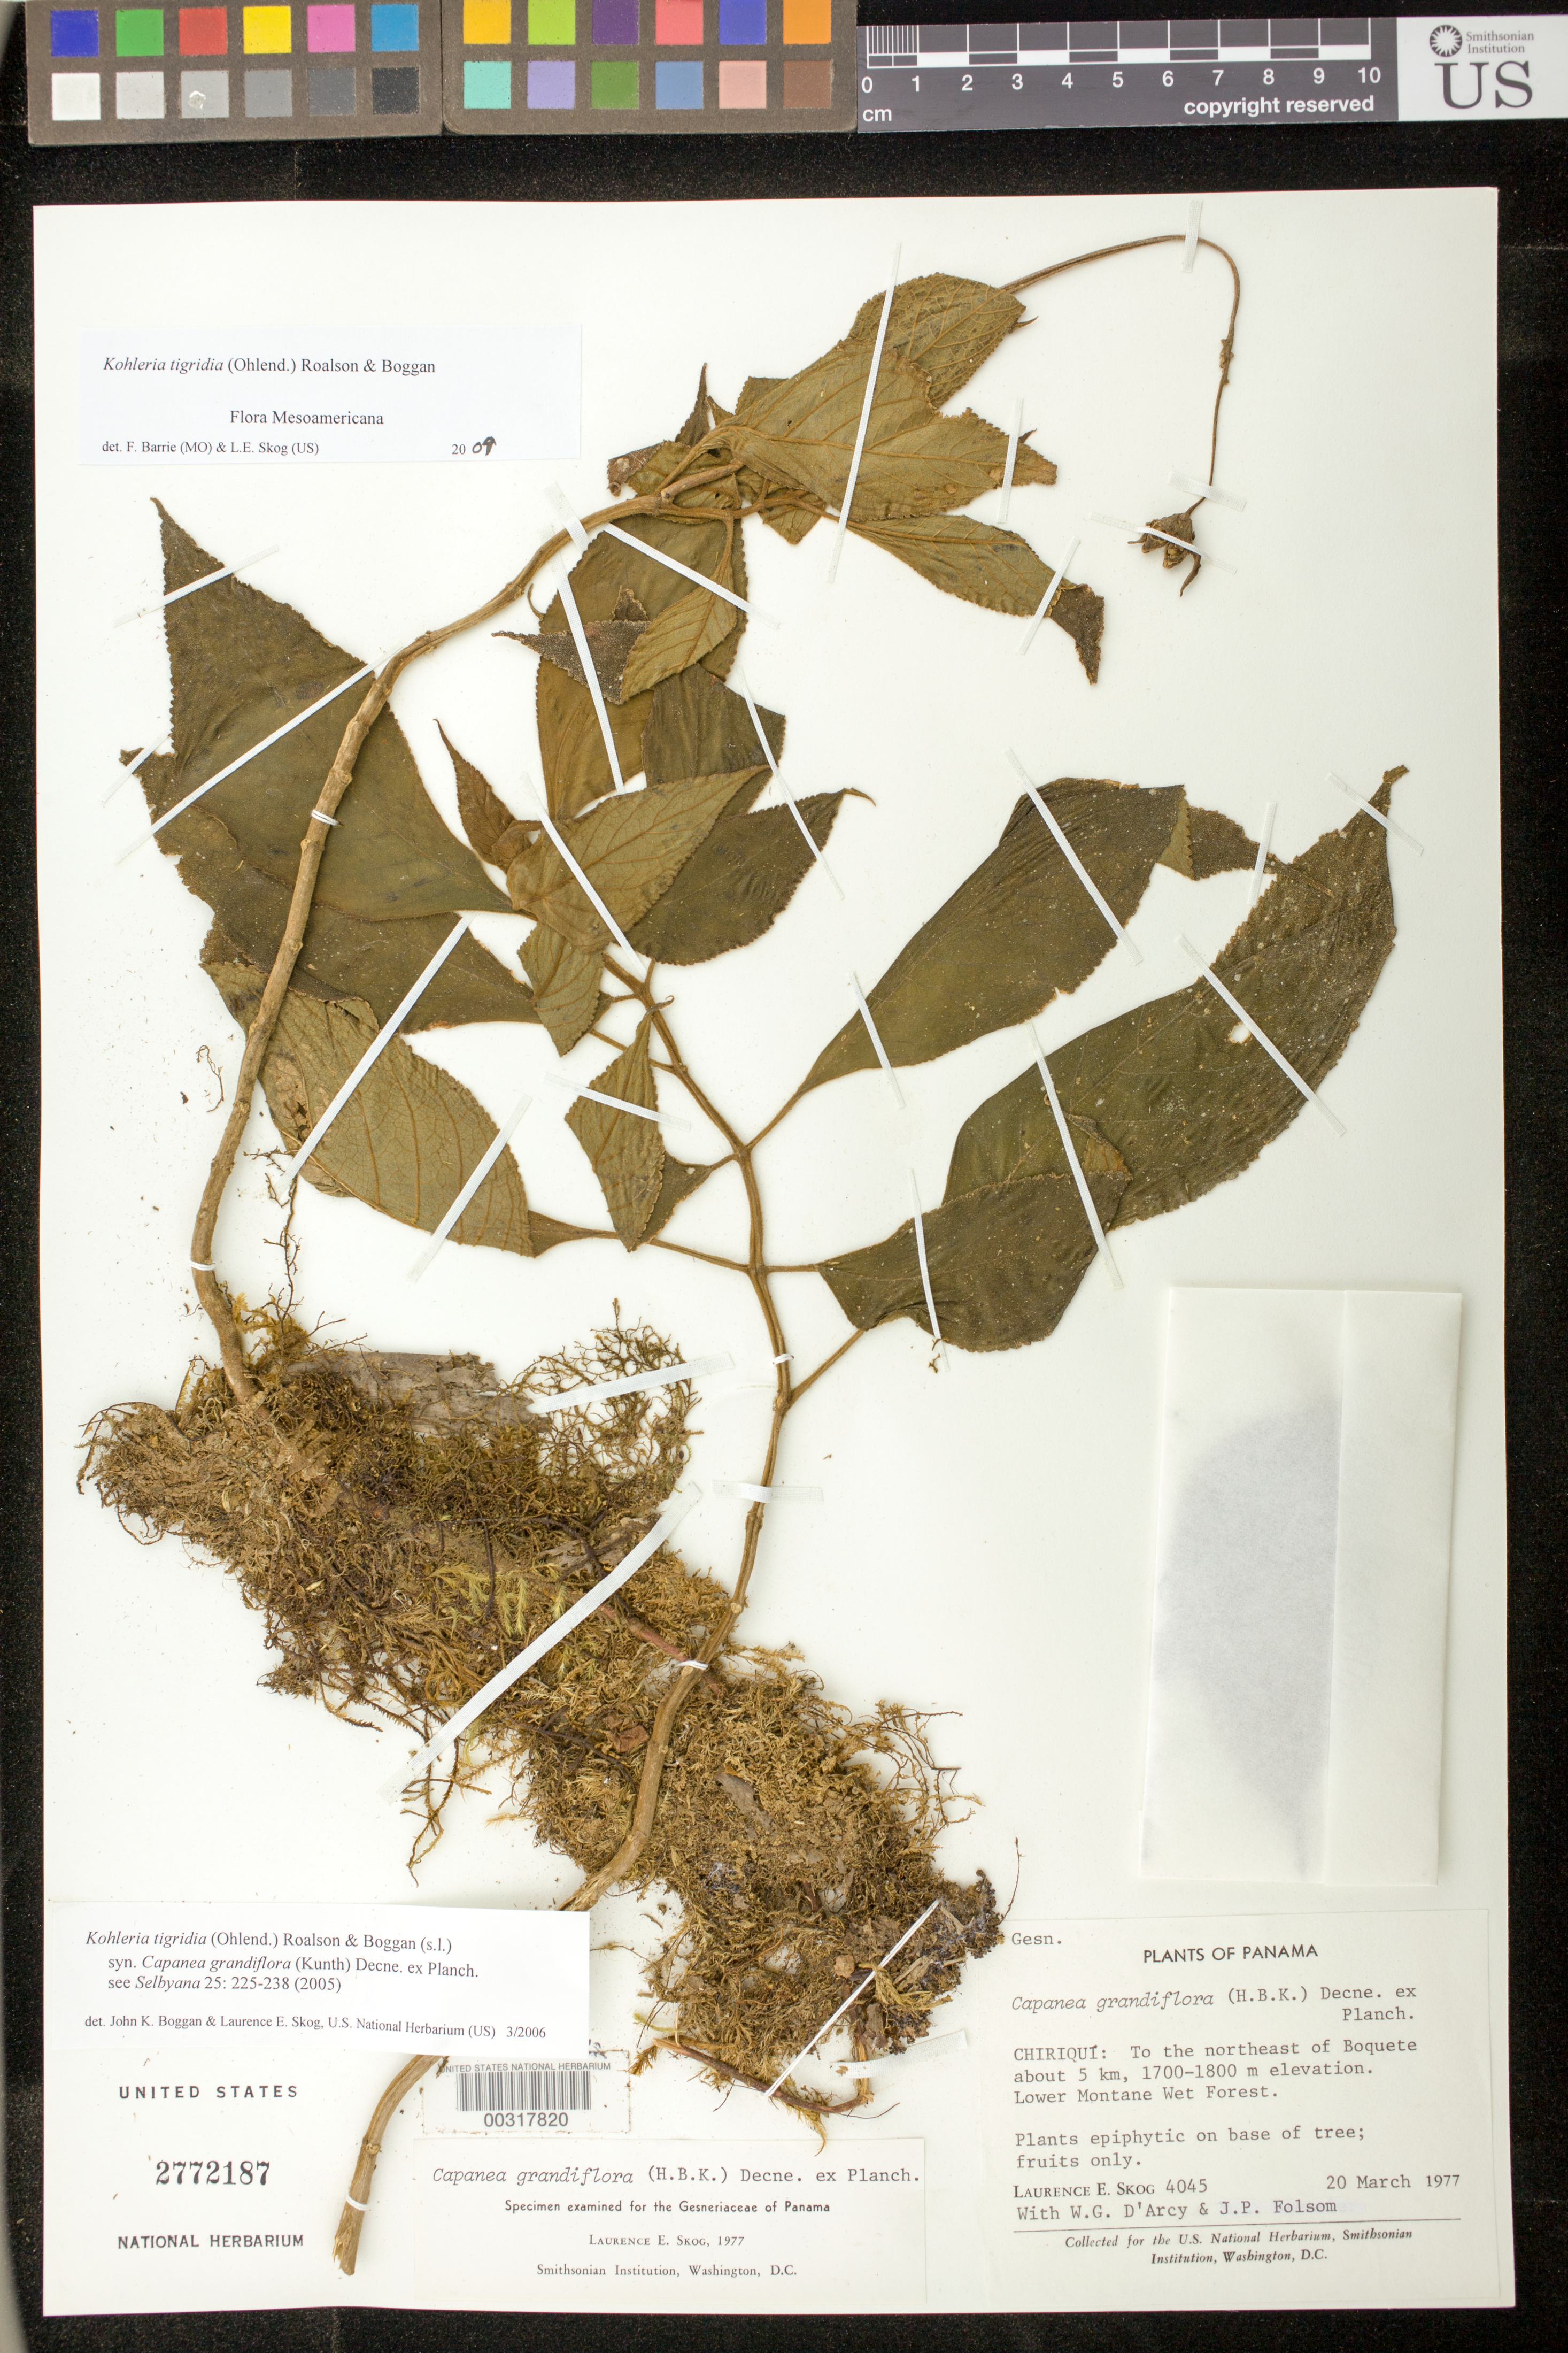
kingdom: Plantae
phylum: Tracheophyta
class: Magnoliopsida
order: Lamiales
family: Gesneriaceae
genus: Kohleria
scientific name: Kohleria tigridia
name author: (Ohlend.) Roalson & Boggan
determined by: Boggan, J. K.; Skog, L. E.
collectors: L. E. Skog, W. G. D'Arcy & J. P. Folsom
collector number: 4045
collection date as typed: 20 Mar 1977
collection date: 1977-03-20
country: Panama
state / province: Chiriquí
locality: NE of Boquete about 5 km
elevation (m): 1700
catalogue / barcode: US 2772187